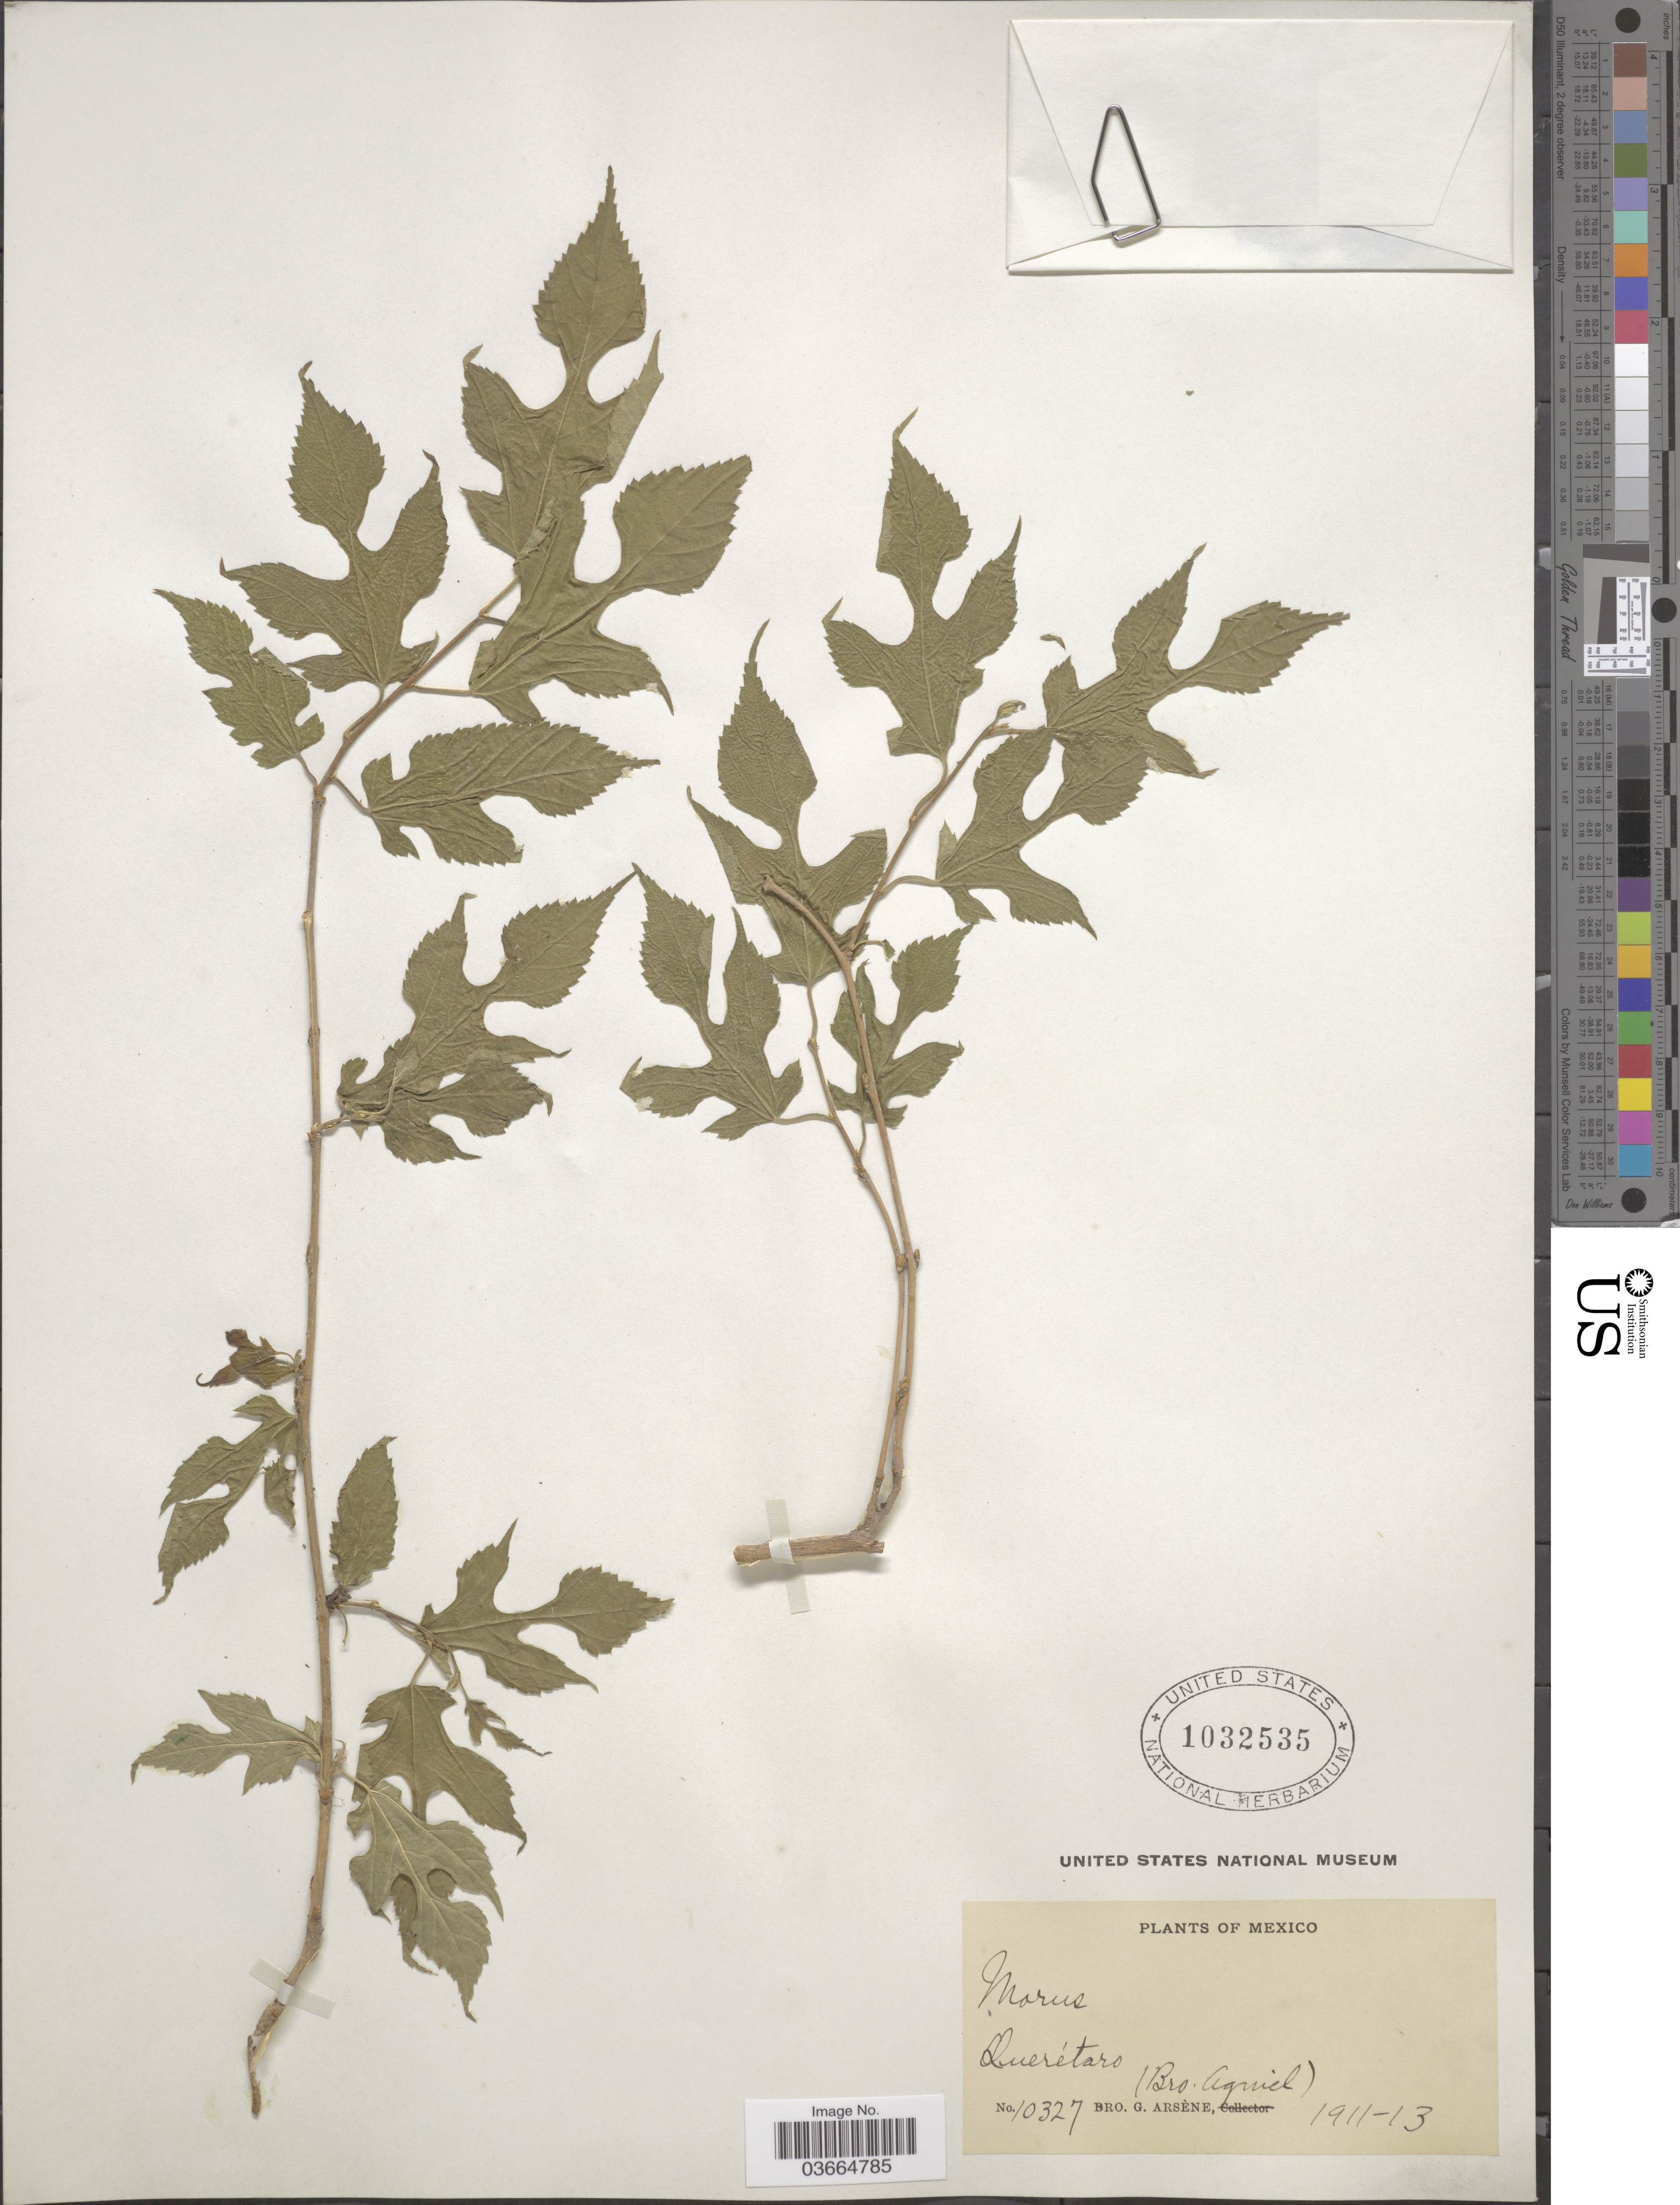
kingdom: Plantae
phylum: Tracheophyta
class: Magnoliopsida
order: Rosales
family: Moraceae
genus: Morus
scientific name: Morus sp.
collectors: Bro. G. Arsène & Bro. Agniel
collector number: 10327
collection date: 1911/1913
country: Mexico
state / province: Querétaro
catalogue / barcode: US 1032535